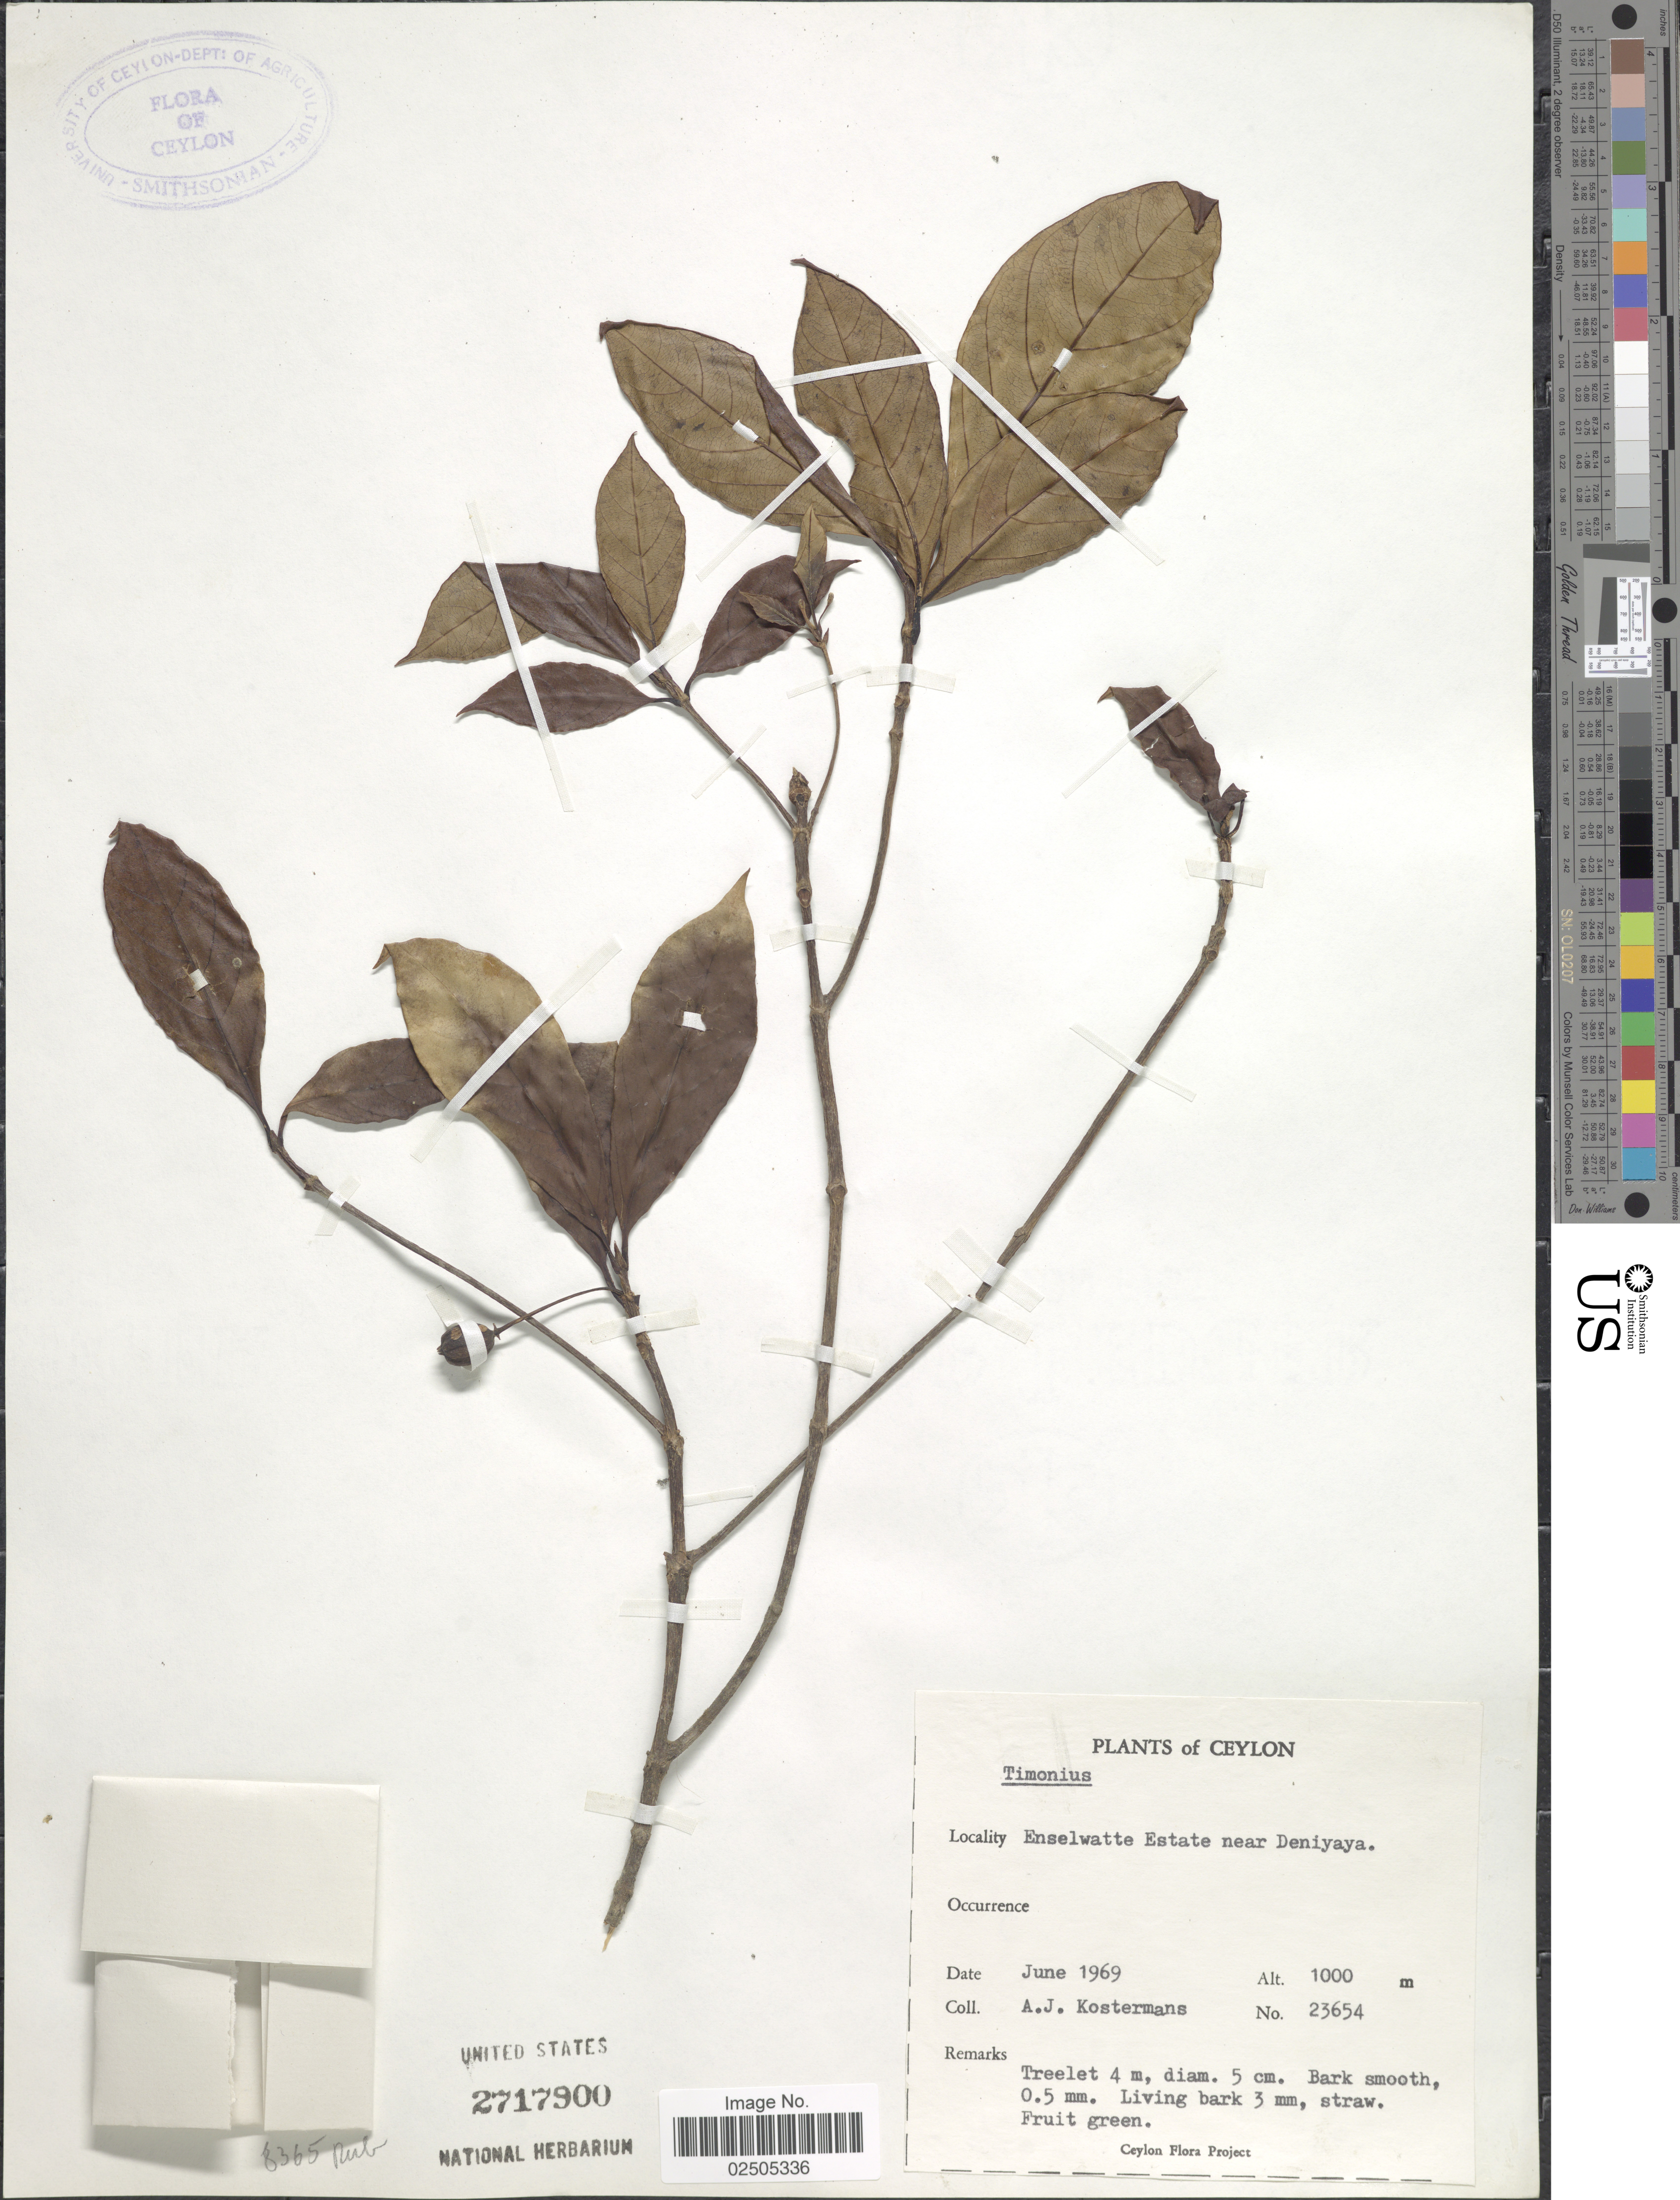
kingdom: Plantae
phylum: Tracheophyta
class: Magnoliopsida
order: Gentianales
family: Rubiaceae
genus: Timonius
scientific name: Timonius sp.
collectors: A. J. G. Kostermans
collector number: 23654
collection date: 1969-06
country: Sri Lanka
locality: Ceylon, Enselwatte Estate near Deniyaya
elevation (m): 1000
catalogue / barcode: US 2717900